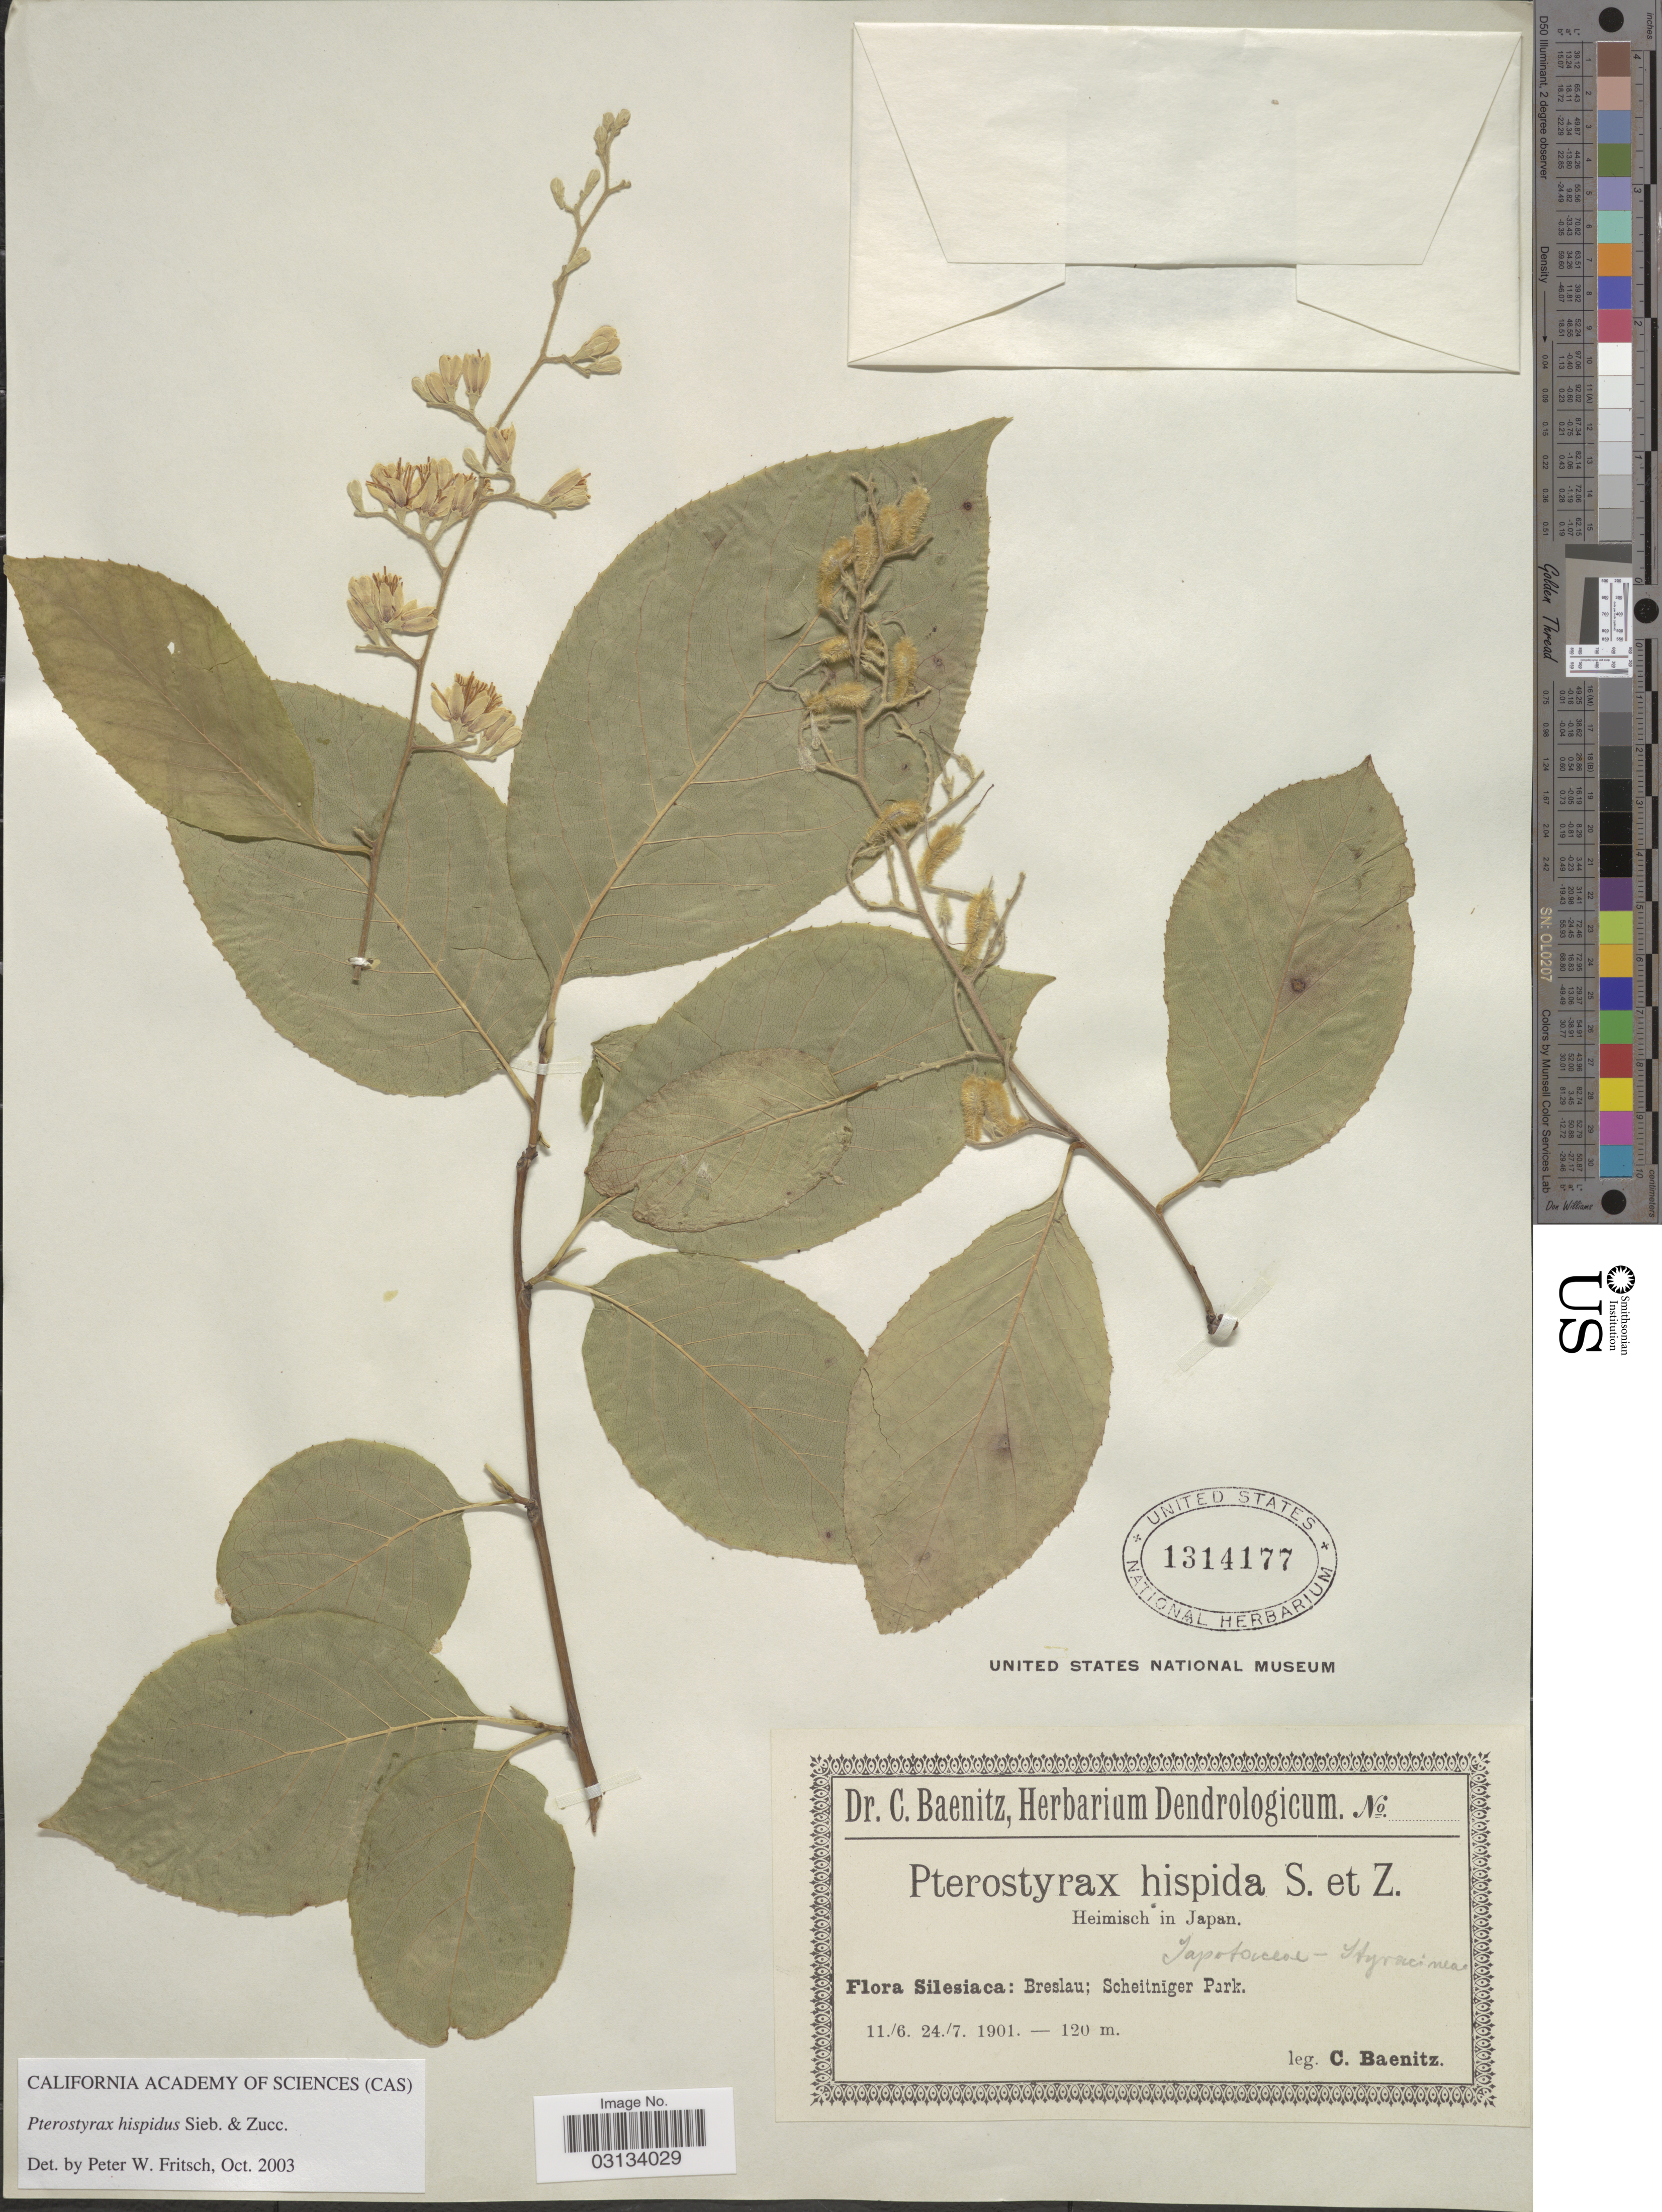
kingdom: Plantae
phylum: Tracheophyta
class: Magnoliopsida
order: Ericales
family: Styracaceae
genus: Pterostyrax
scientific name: Pterostyrax hispidus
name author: Siebold & Zucc.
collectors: C. G. Baenitz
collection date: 1901-06-11/1901-07-24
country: Poland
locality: Silesiaca: Breslau; Sheitnīger Park.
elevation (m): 120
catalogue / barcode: US 1314177